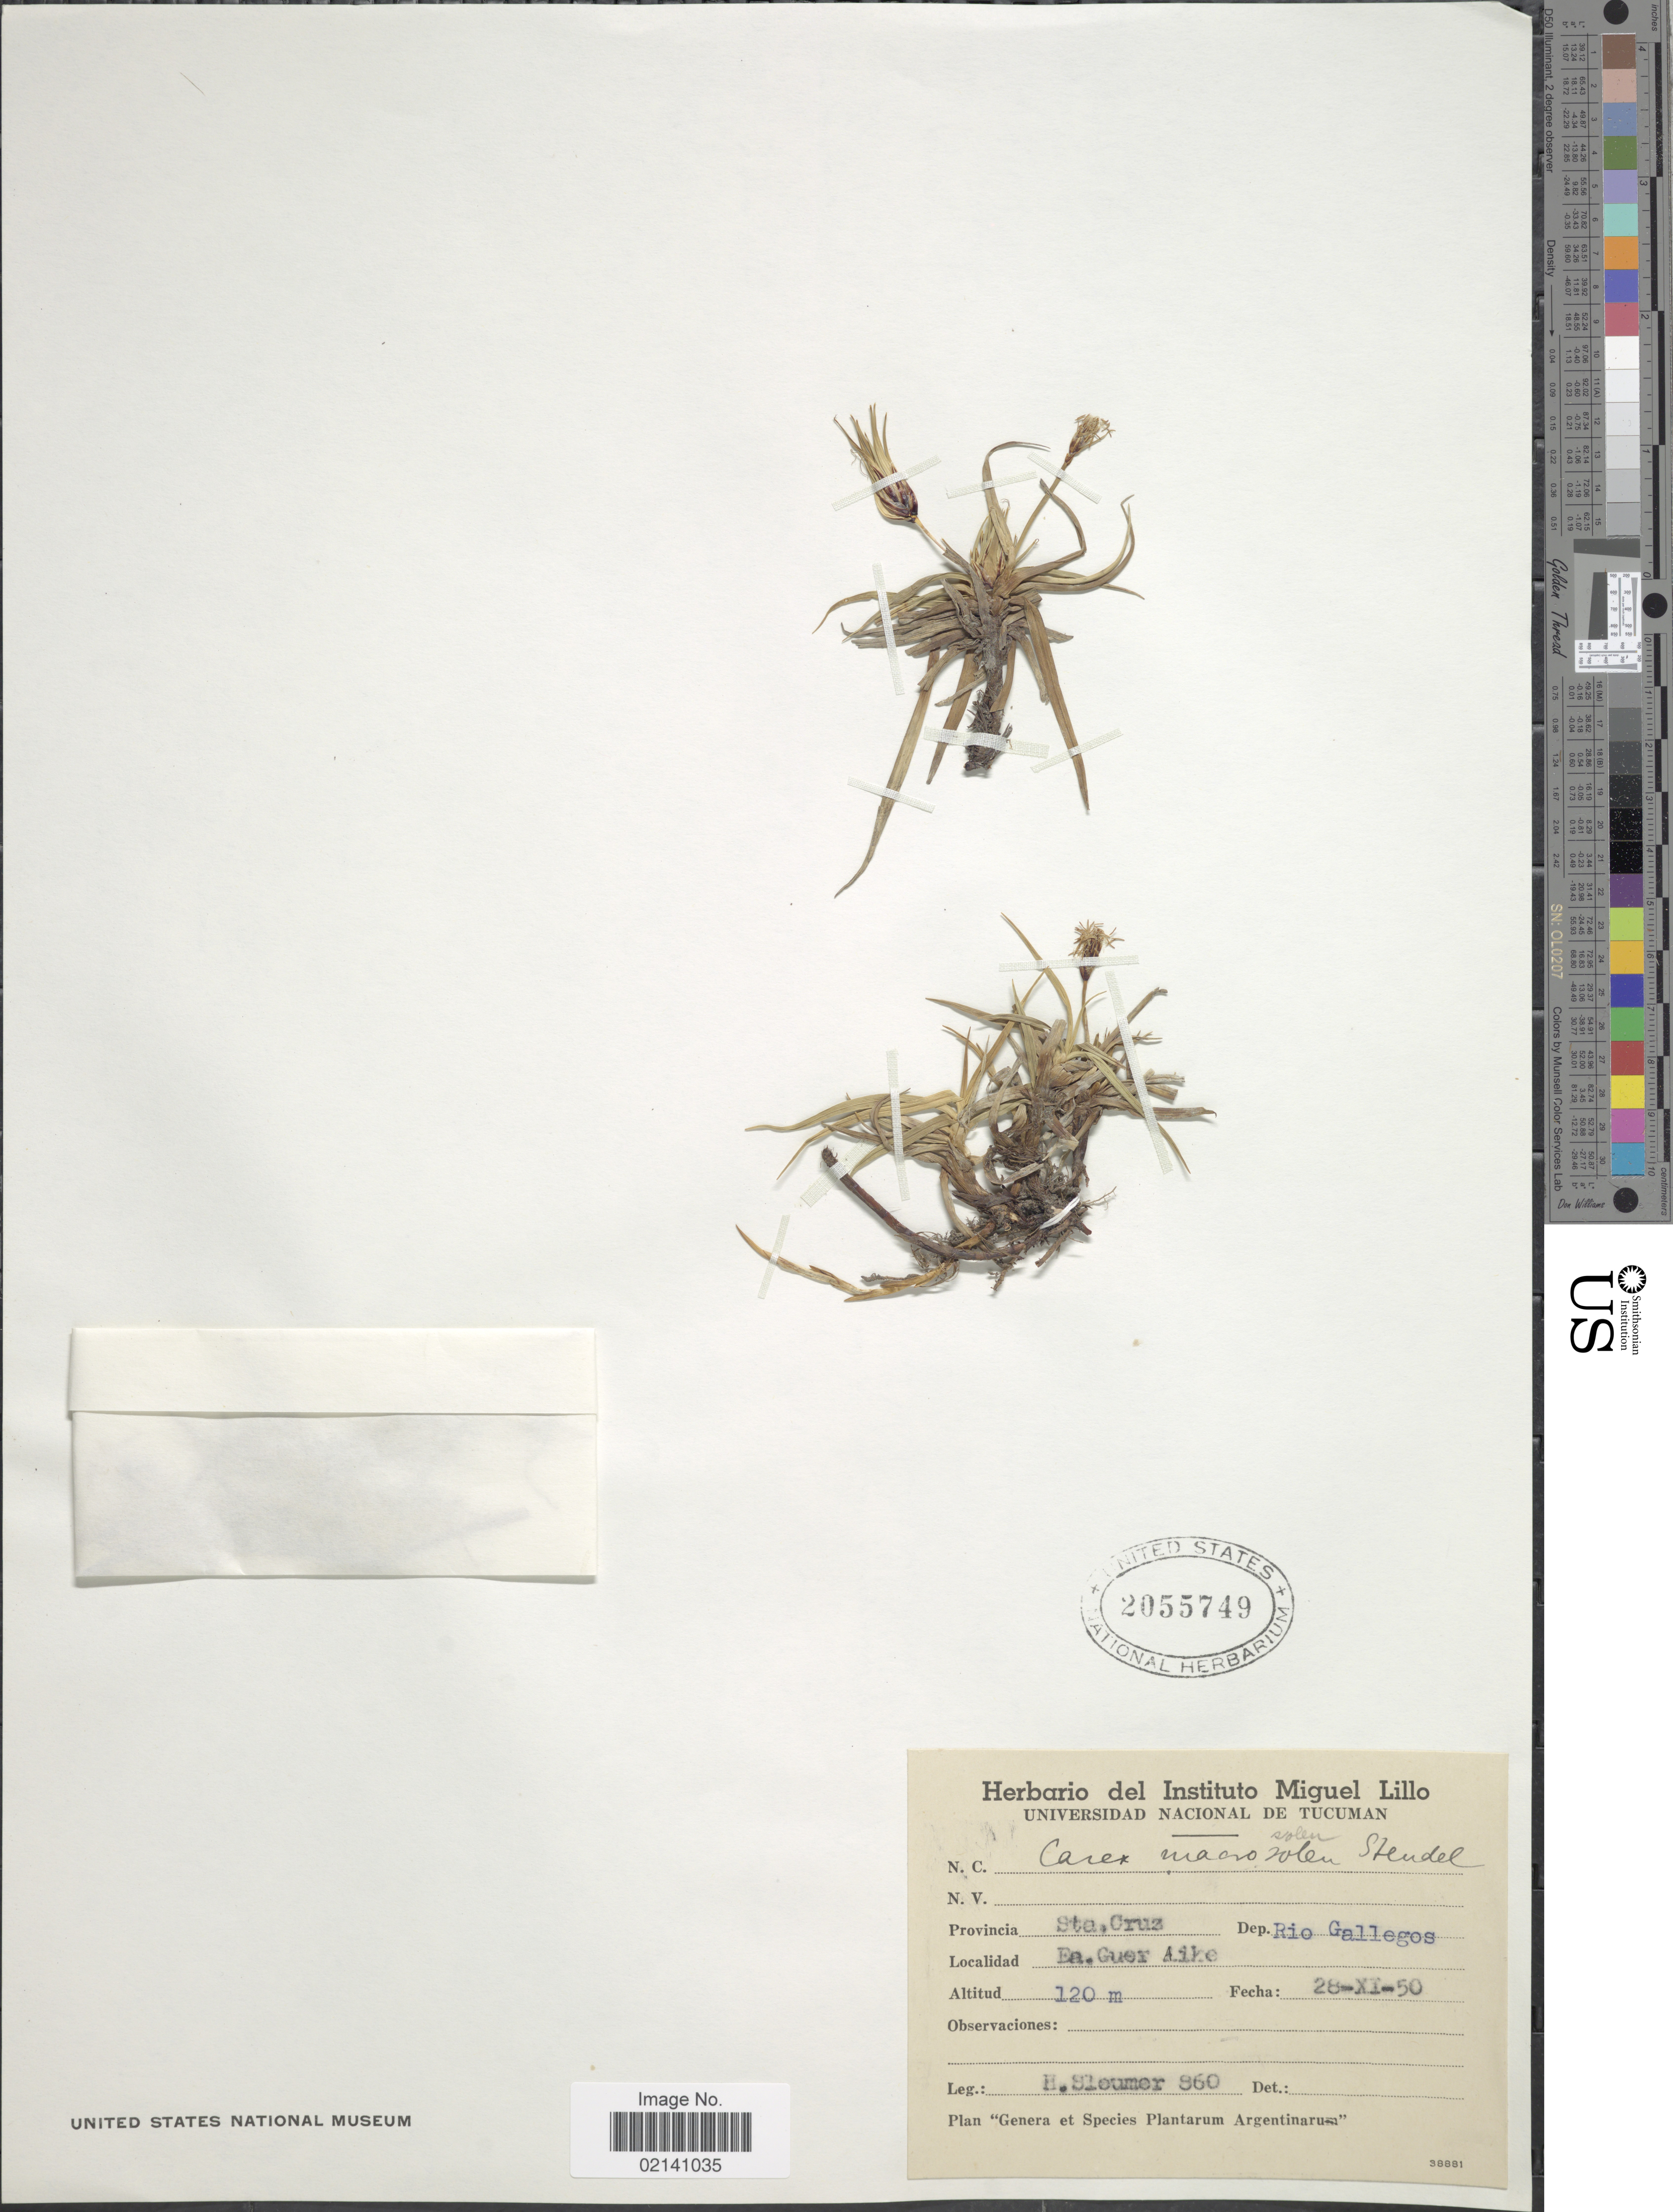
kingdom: Plantae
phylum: Tracheophyta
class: Liliopsida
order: Poales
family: Cyperaceae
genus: Carex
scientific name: Carex macrosolen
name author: Steud.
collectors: H. O. Sleumer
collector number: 860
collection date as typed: Transcribed d/m/y: 28/11/50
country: Argentina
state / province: Santa Cruz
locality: Provincia Sta, Cruz, Dep. Rio Gallegos, Ea. Guer Aike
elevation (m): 120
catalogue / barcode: US 2055749